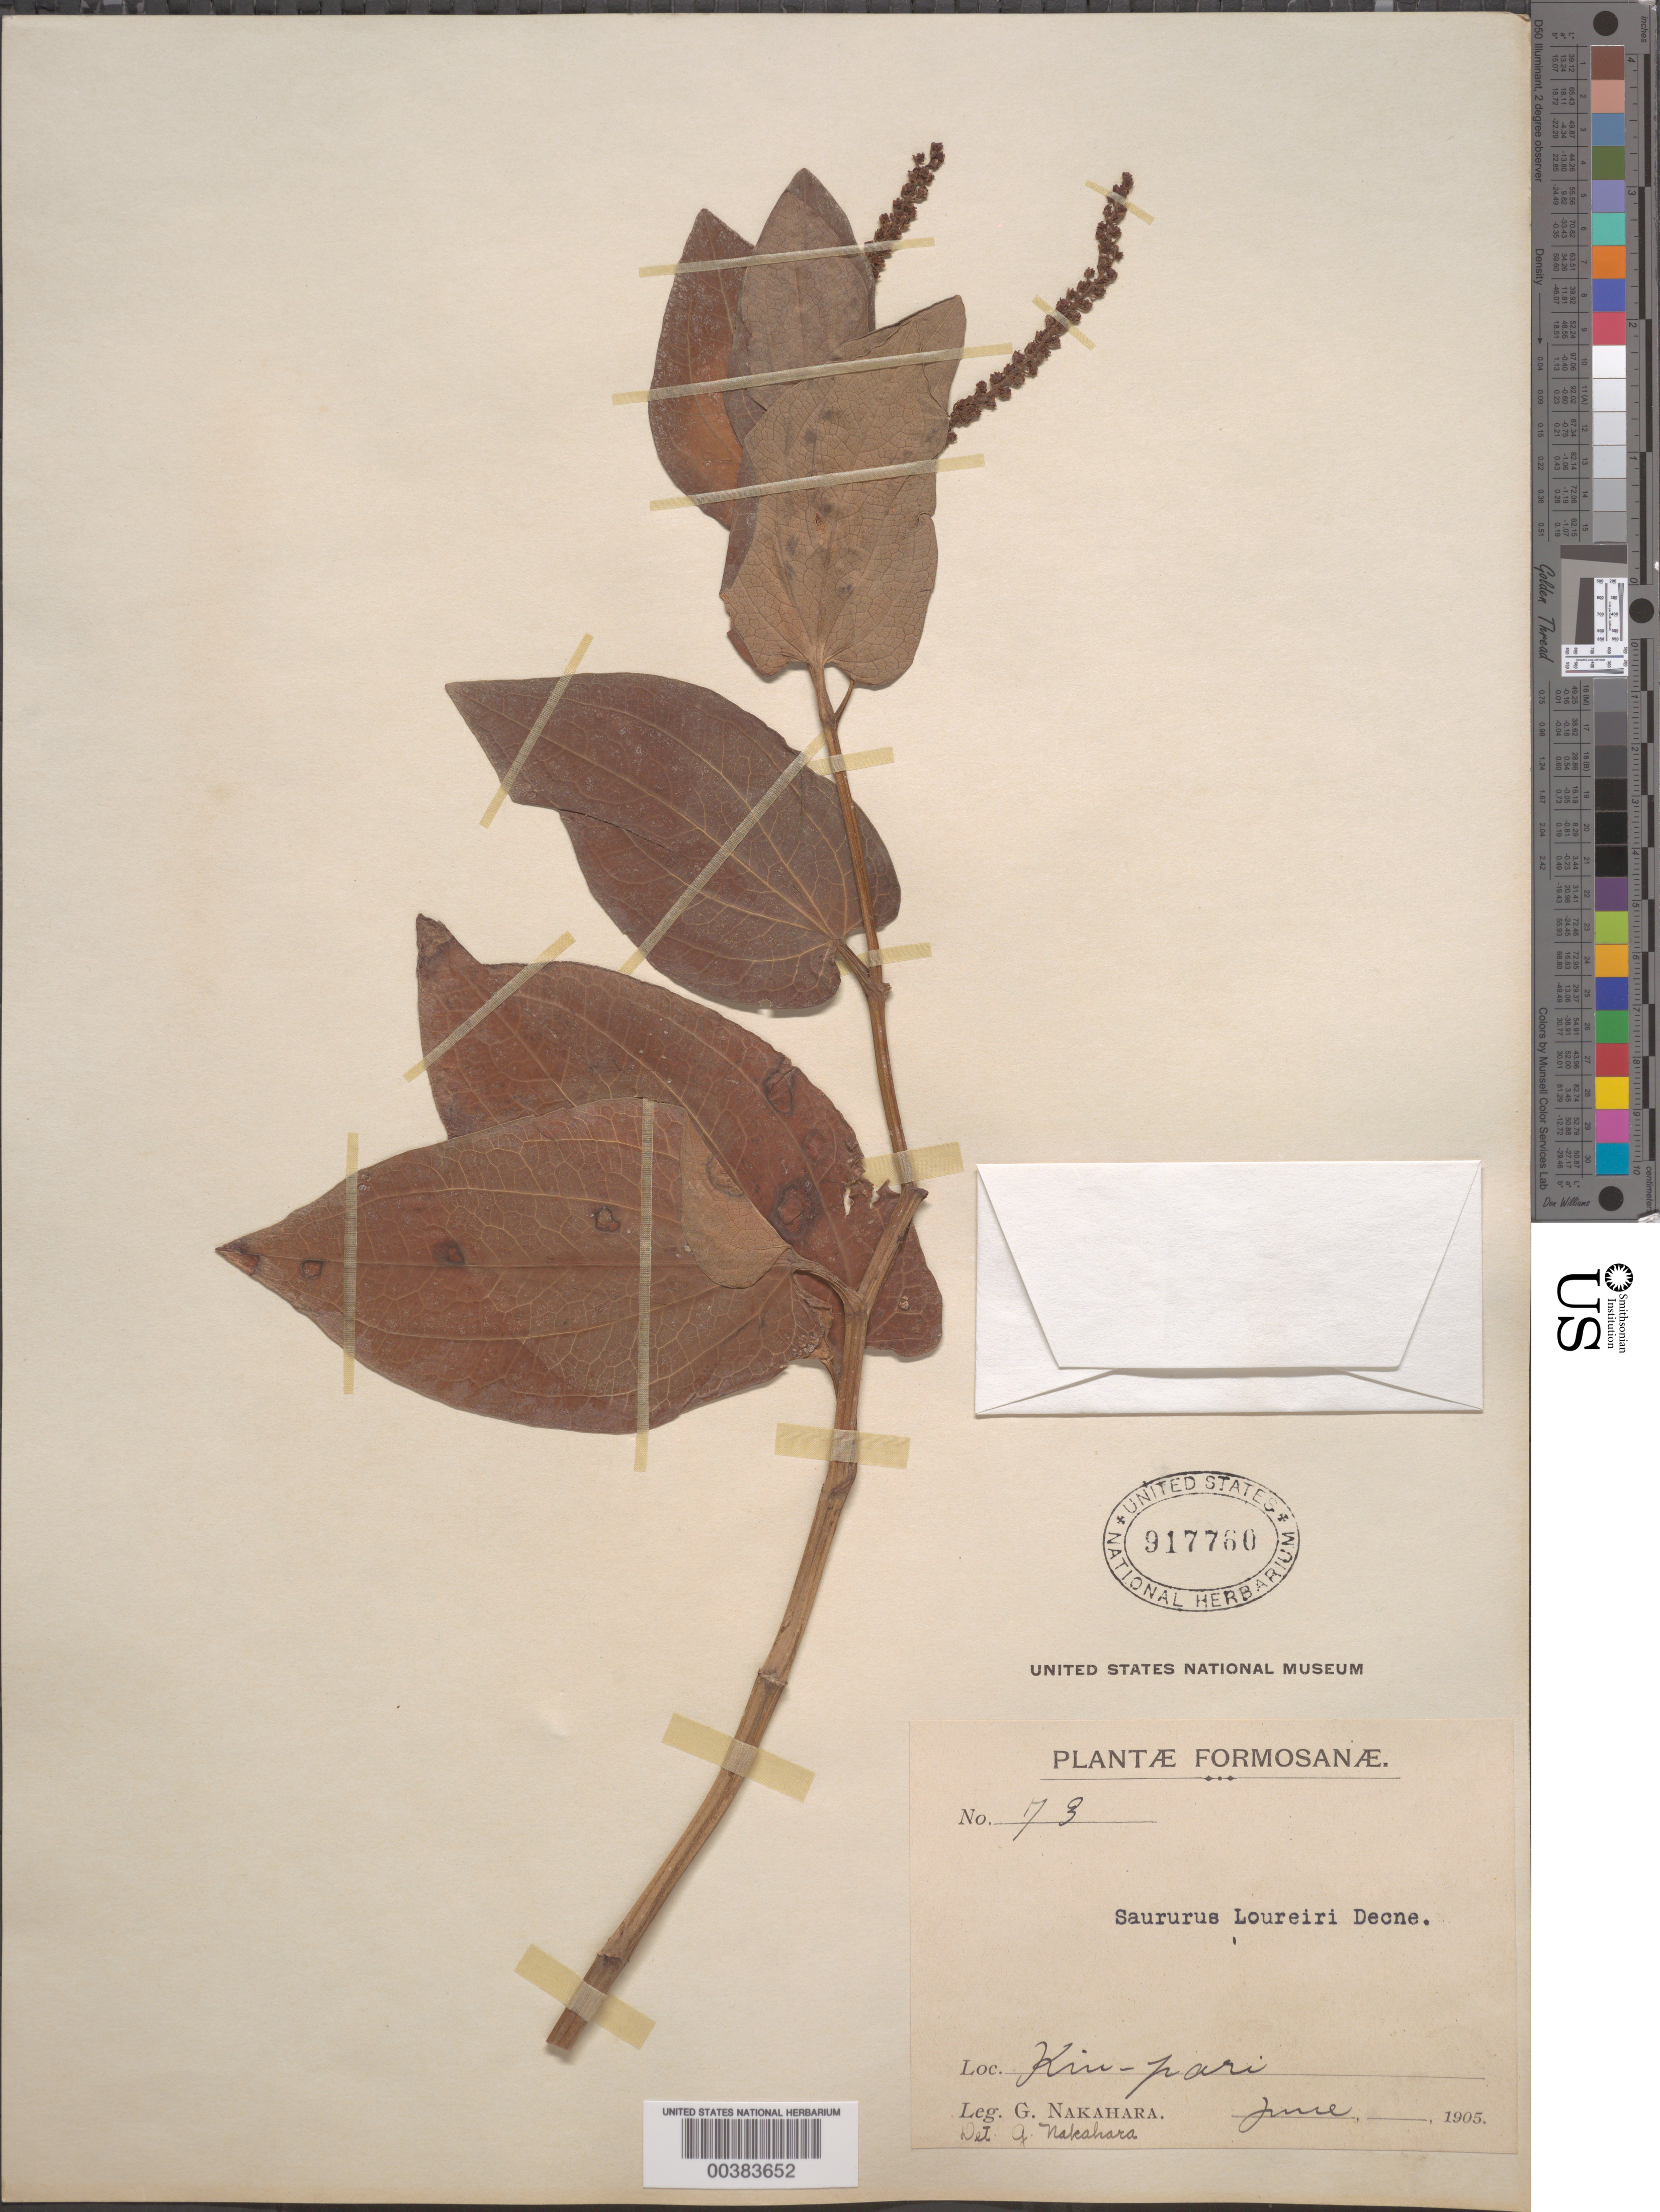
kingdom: Plantae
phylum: Tracheophyta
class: Magnoliopsida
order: Piperales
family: Saururaceae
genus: Saururus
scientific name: Saururus chinensis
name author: (Lour.) Baill.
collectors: G. Nakahara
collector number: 73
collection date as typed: Jun 1905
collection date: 1905-06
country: Taiwan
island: Taiwan [Formosa]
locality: Kin-pari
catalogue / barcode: US 917760